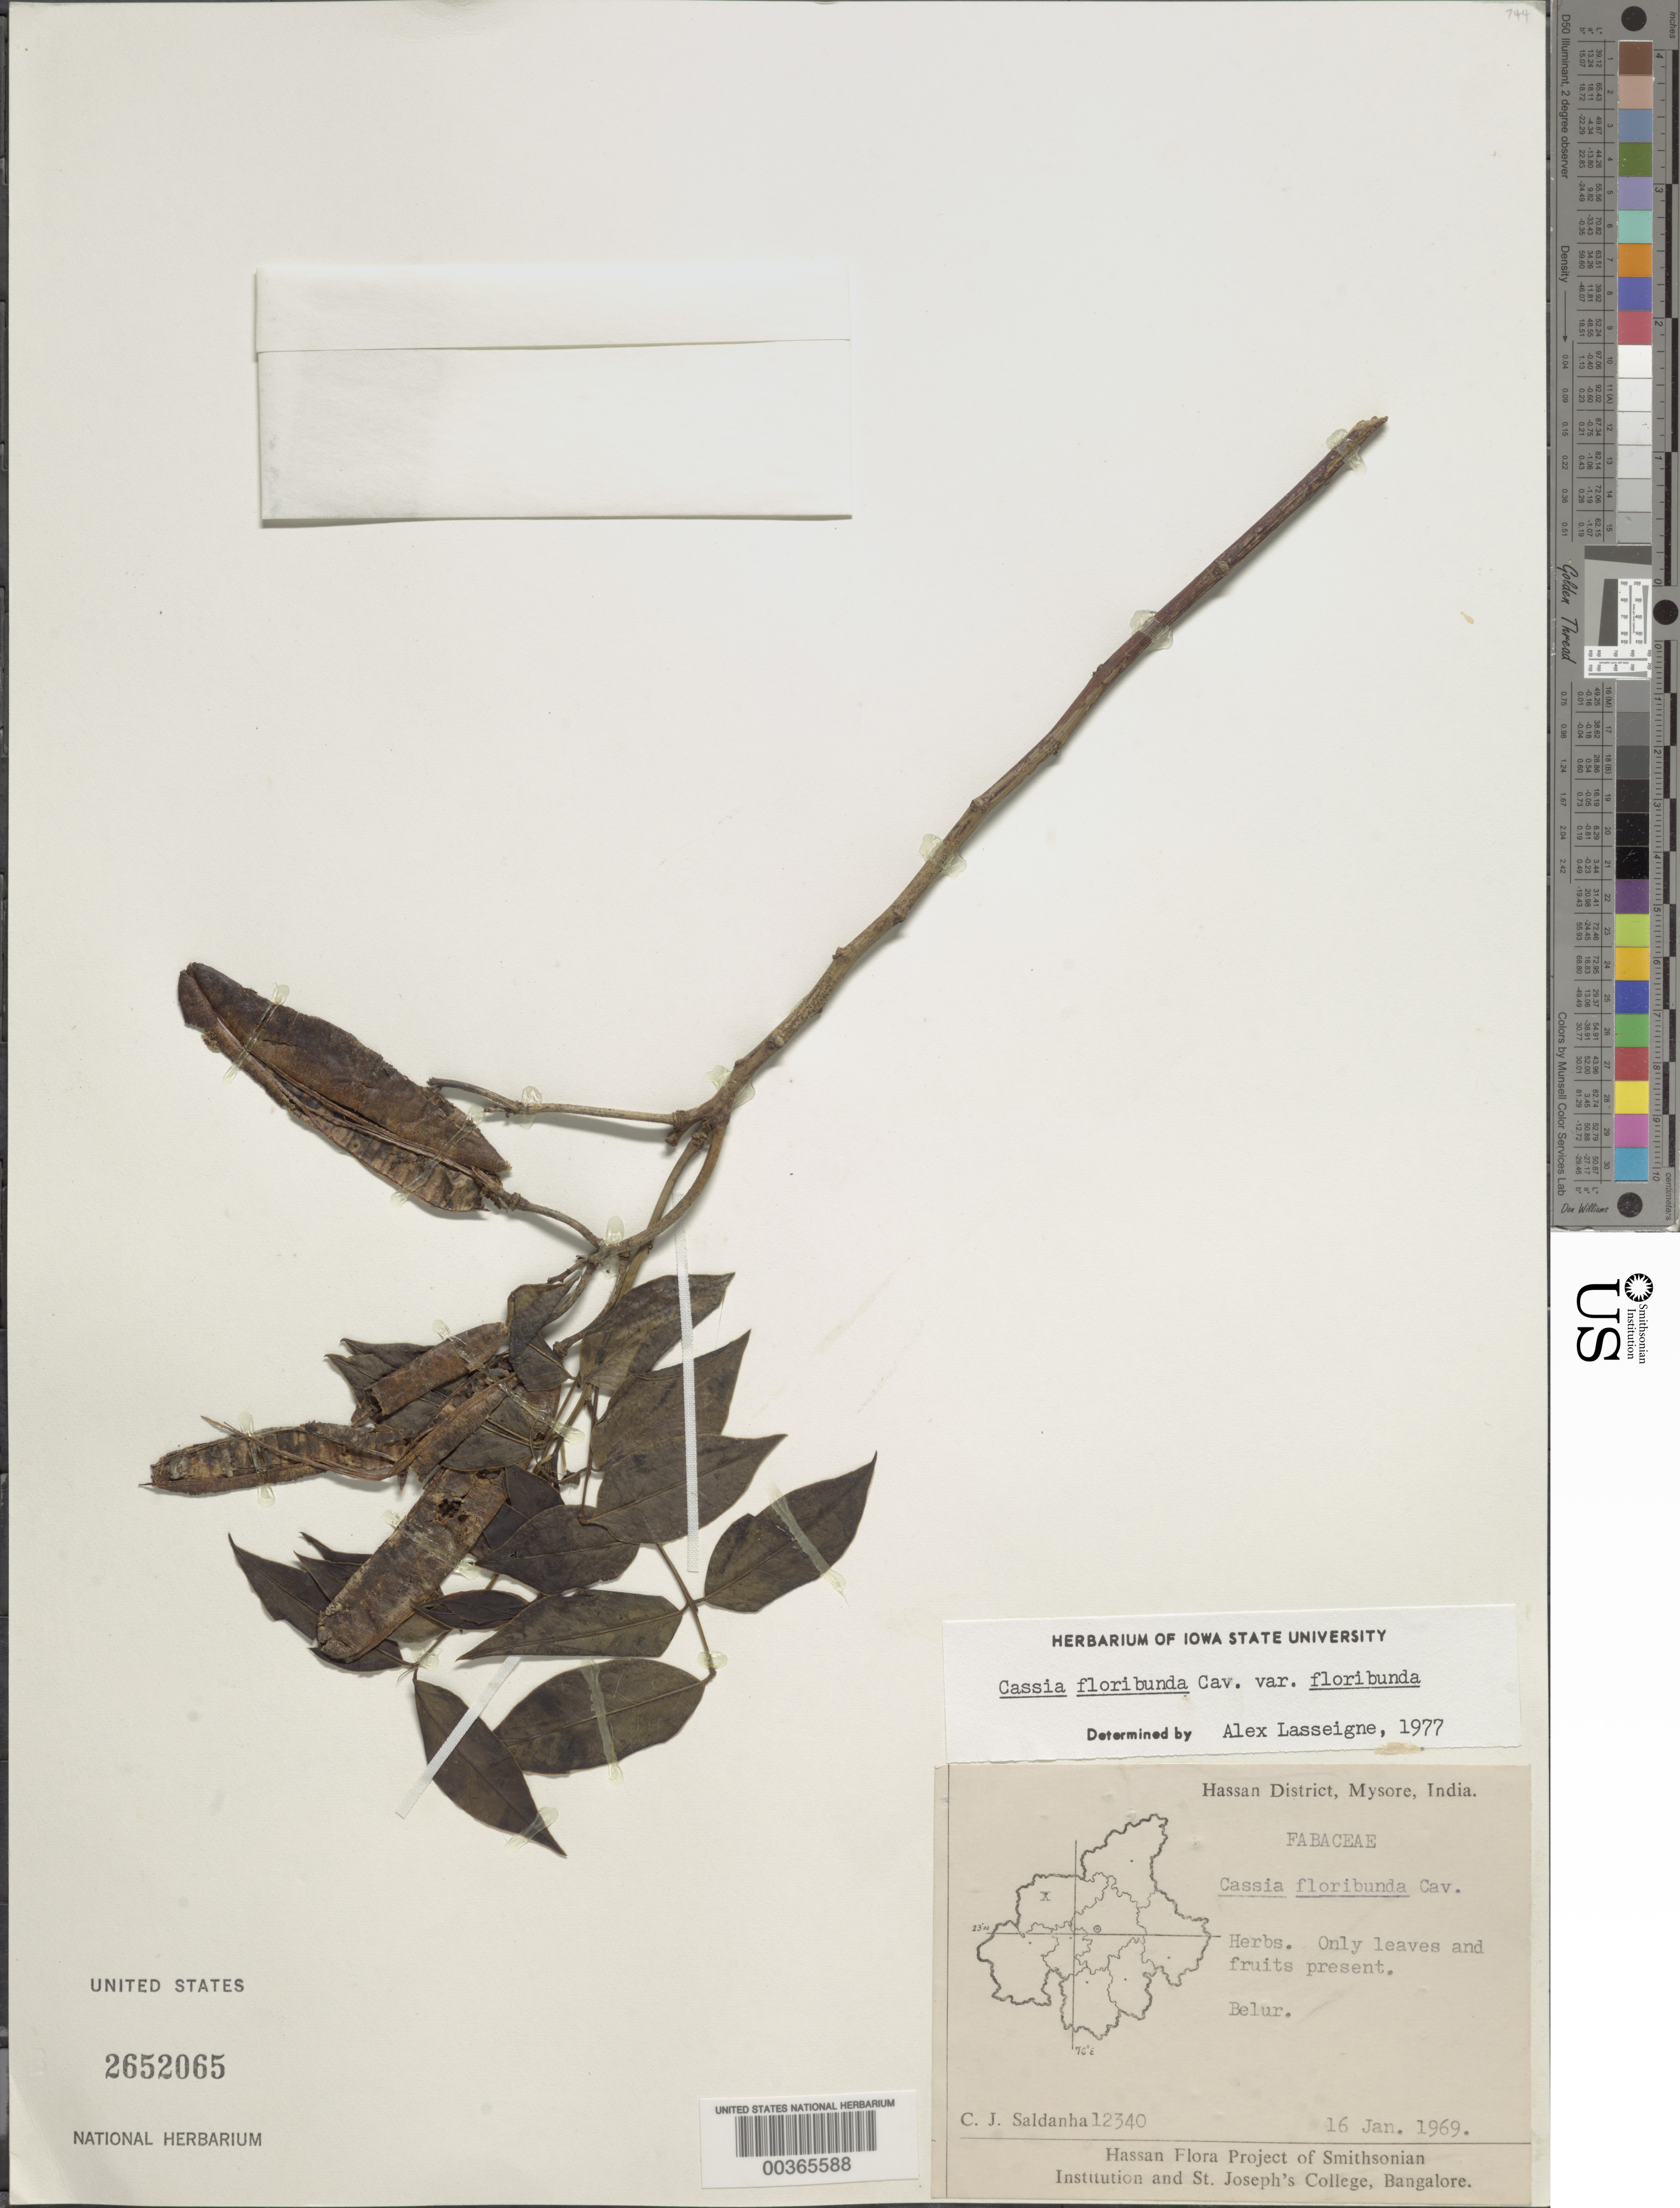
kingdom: Plantae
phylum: Tracheophyta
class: Magnoliopsida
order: Fabales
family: Fabaceae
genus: Senna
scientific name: Senna septemtrionalis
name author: (Viv.) H.S. Irwin & Barneby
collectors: C. J. Saldanha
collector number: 12340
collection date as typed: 16 Jan 1969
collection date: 1969-01-16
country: India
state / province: Karnataka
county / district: Hassan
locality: Belur, mysore state [mysore state = karnataka.]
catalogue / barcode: US 2652065